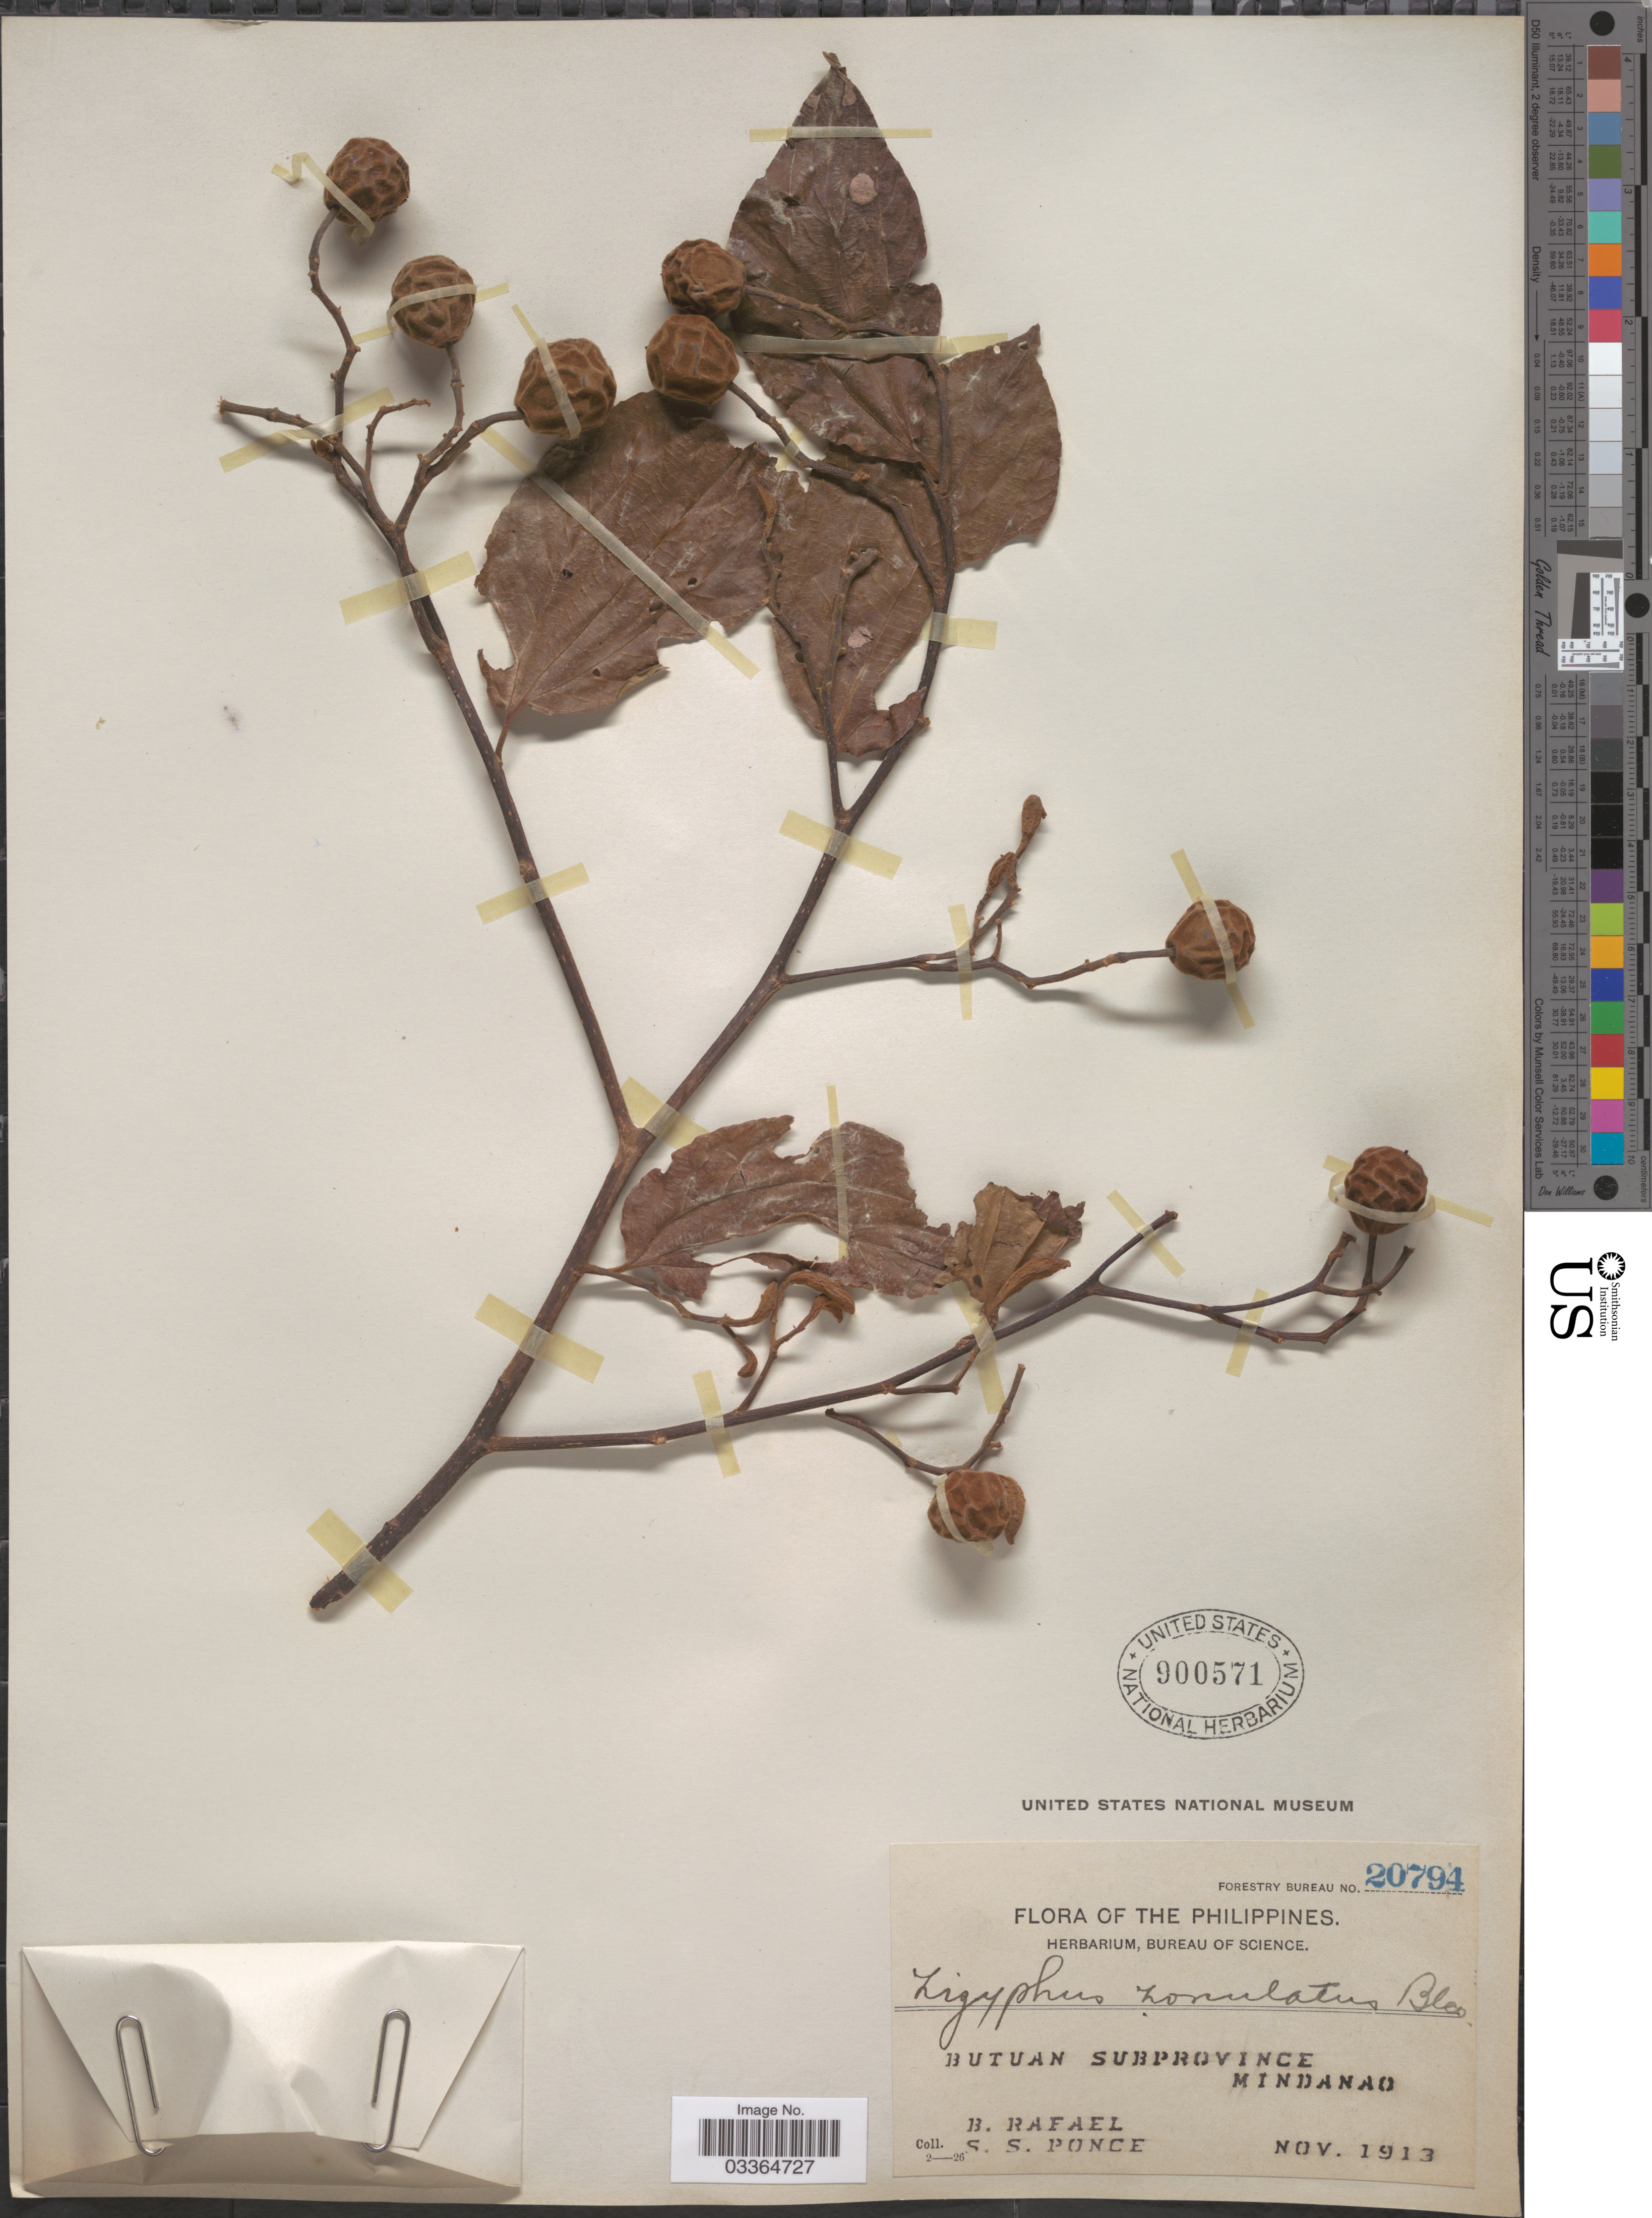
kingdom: Plantae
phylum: Tracheophyta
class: Magnoliopsida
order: Rosales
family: Rhamnaceae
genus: Ziziphus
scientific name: Ziziphus talanai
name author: (Blanco) Merr.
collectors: B. Rafael & S. Ponce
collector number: Forestry Bureau 20794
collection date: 1913-11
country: Philippines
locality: Butuan Subprovince. Mindanao.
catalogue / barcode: US 900571